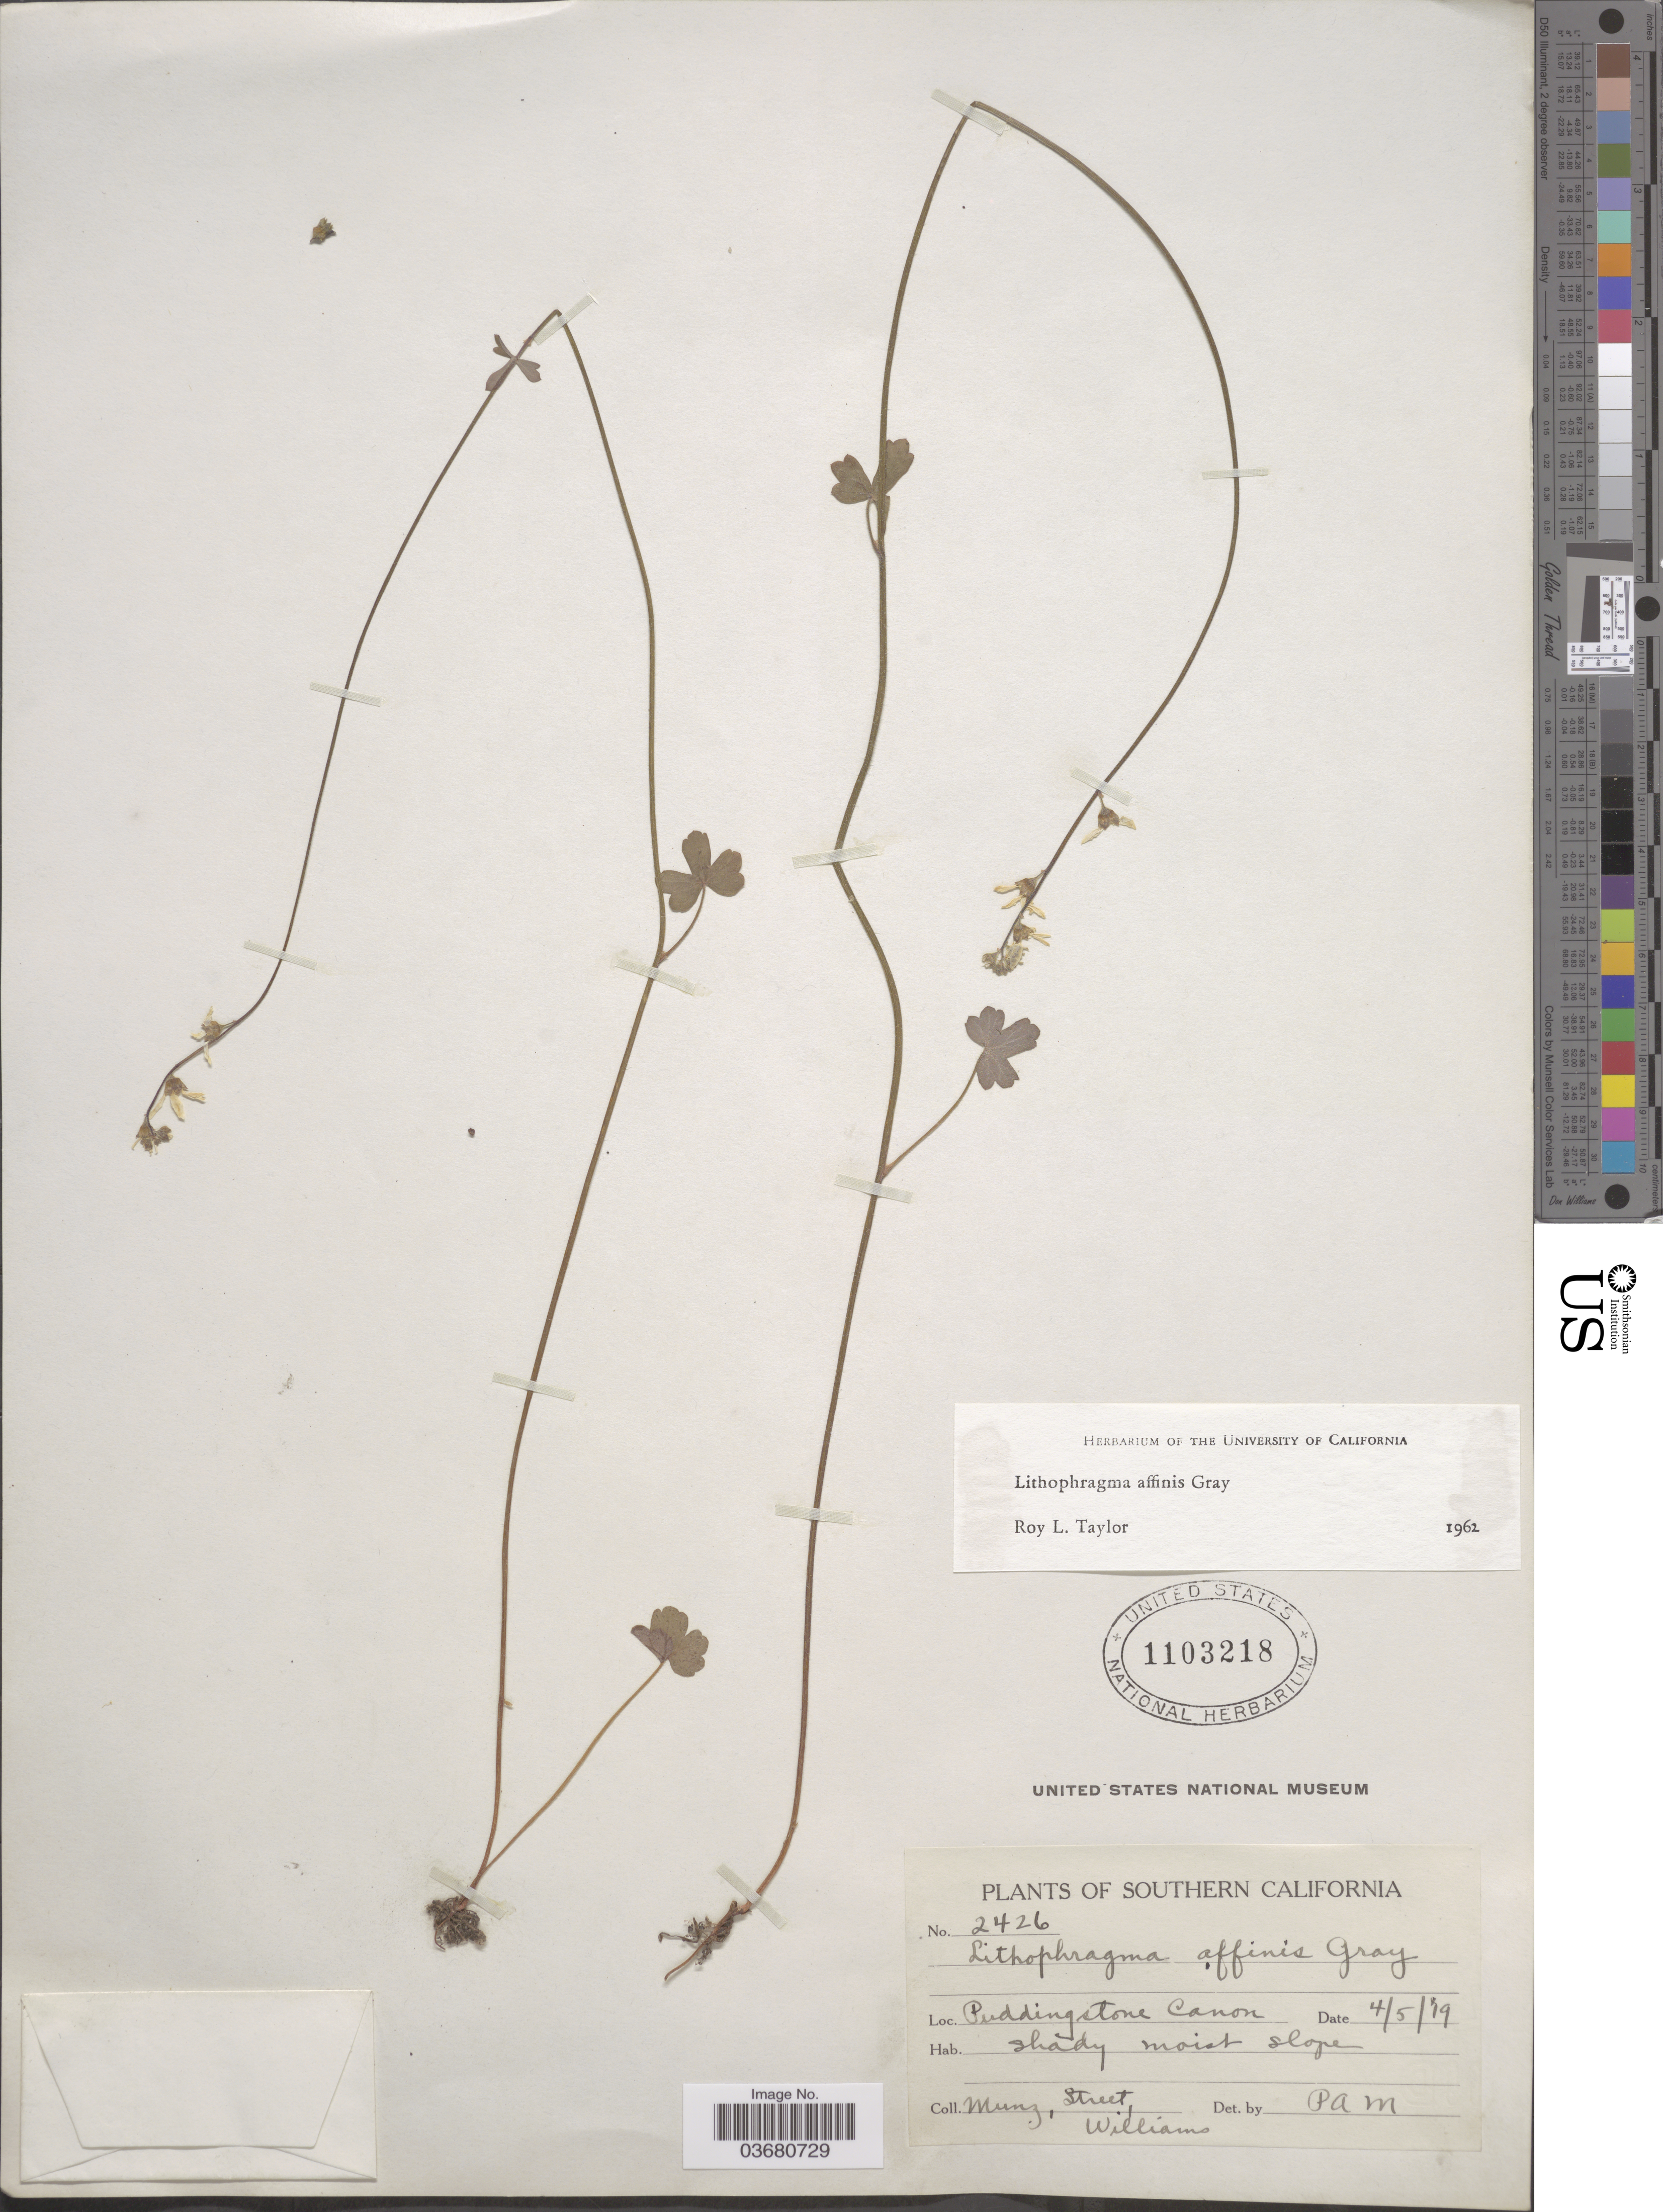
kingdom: Plantae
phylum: Tracheophyta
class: Magnoliopsida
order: Saxifragales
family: Saxifragaceae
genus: Lithophragma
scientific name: Lithophragma affine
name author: A. Gray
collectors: -. Munz, -. Street & -- Williams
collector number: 2426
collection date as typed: Transcribed d/m/y: 5/4/19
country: United States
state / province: California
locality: Southern California. Puddingstone Canon.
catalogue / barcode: US 1103218